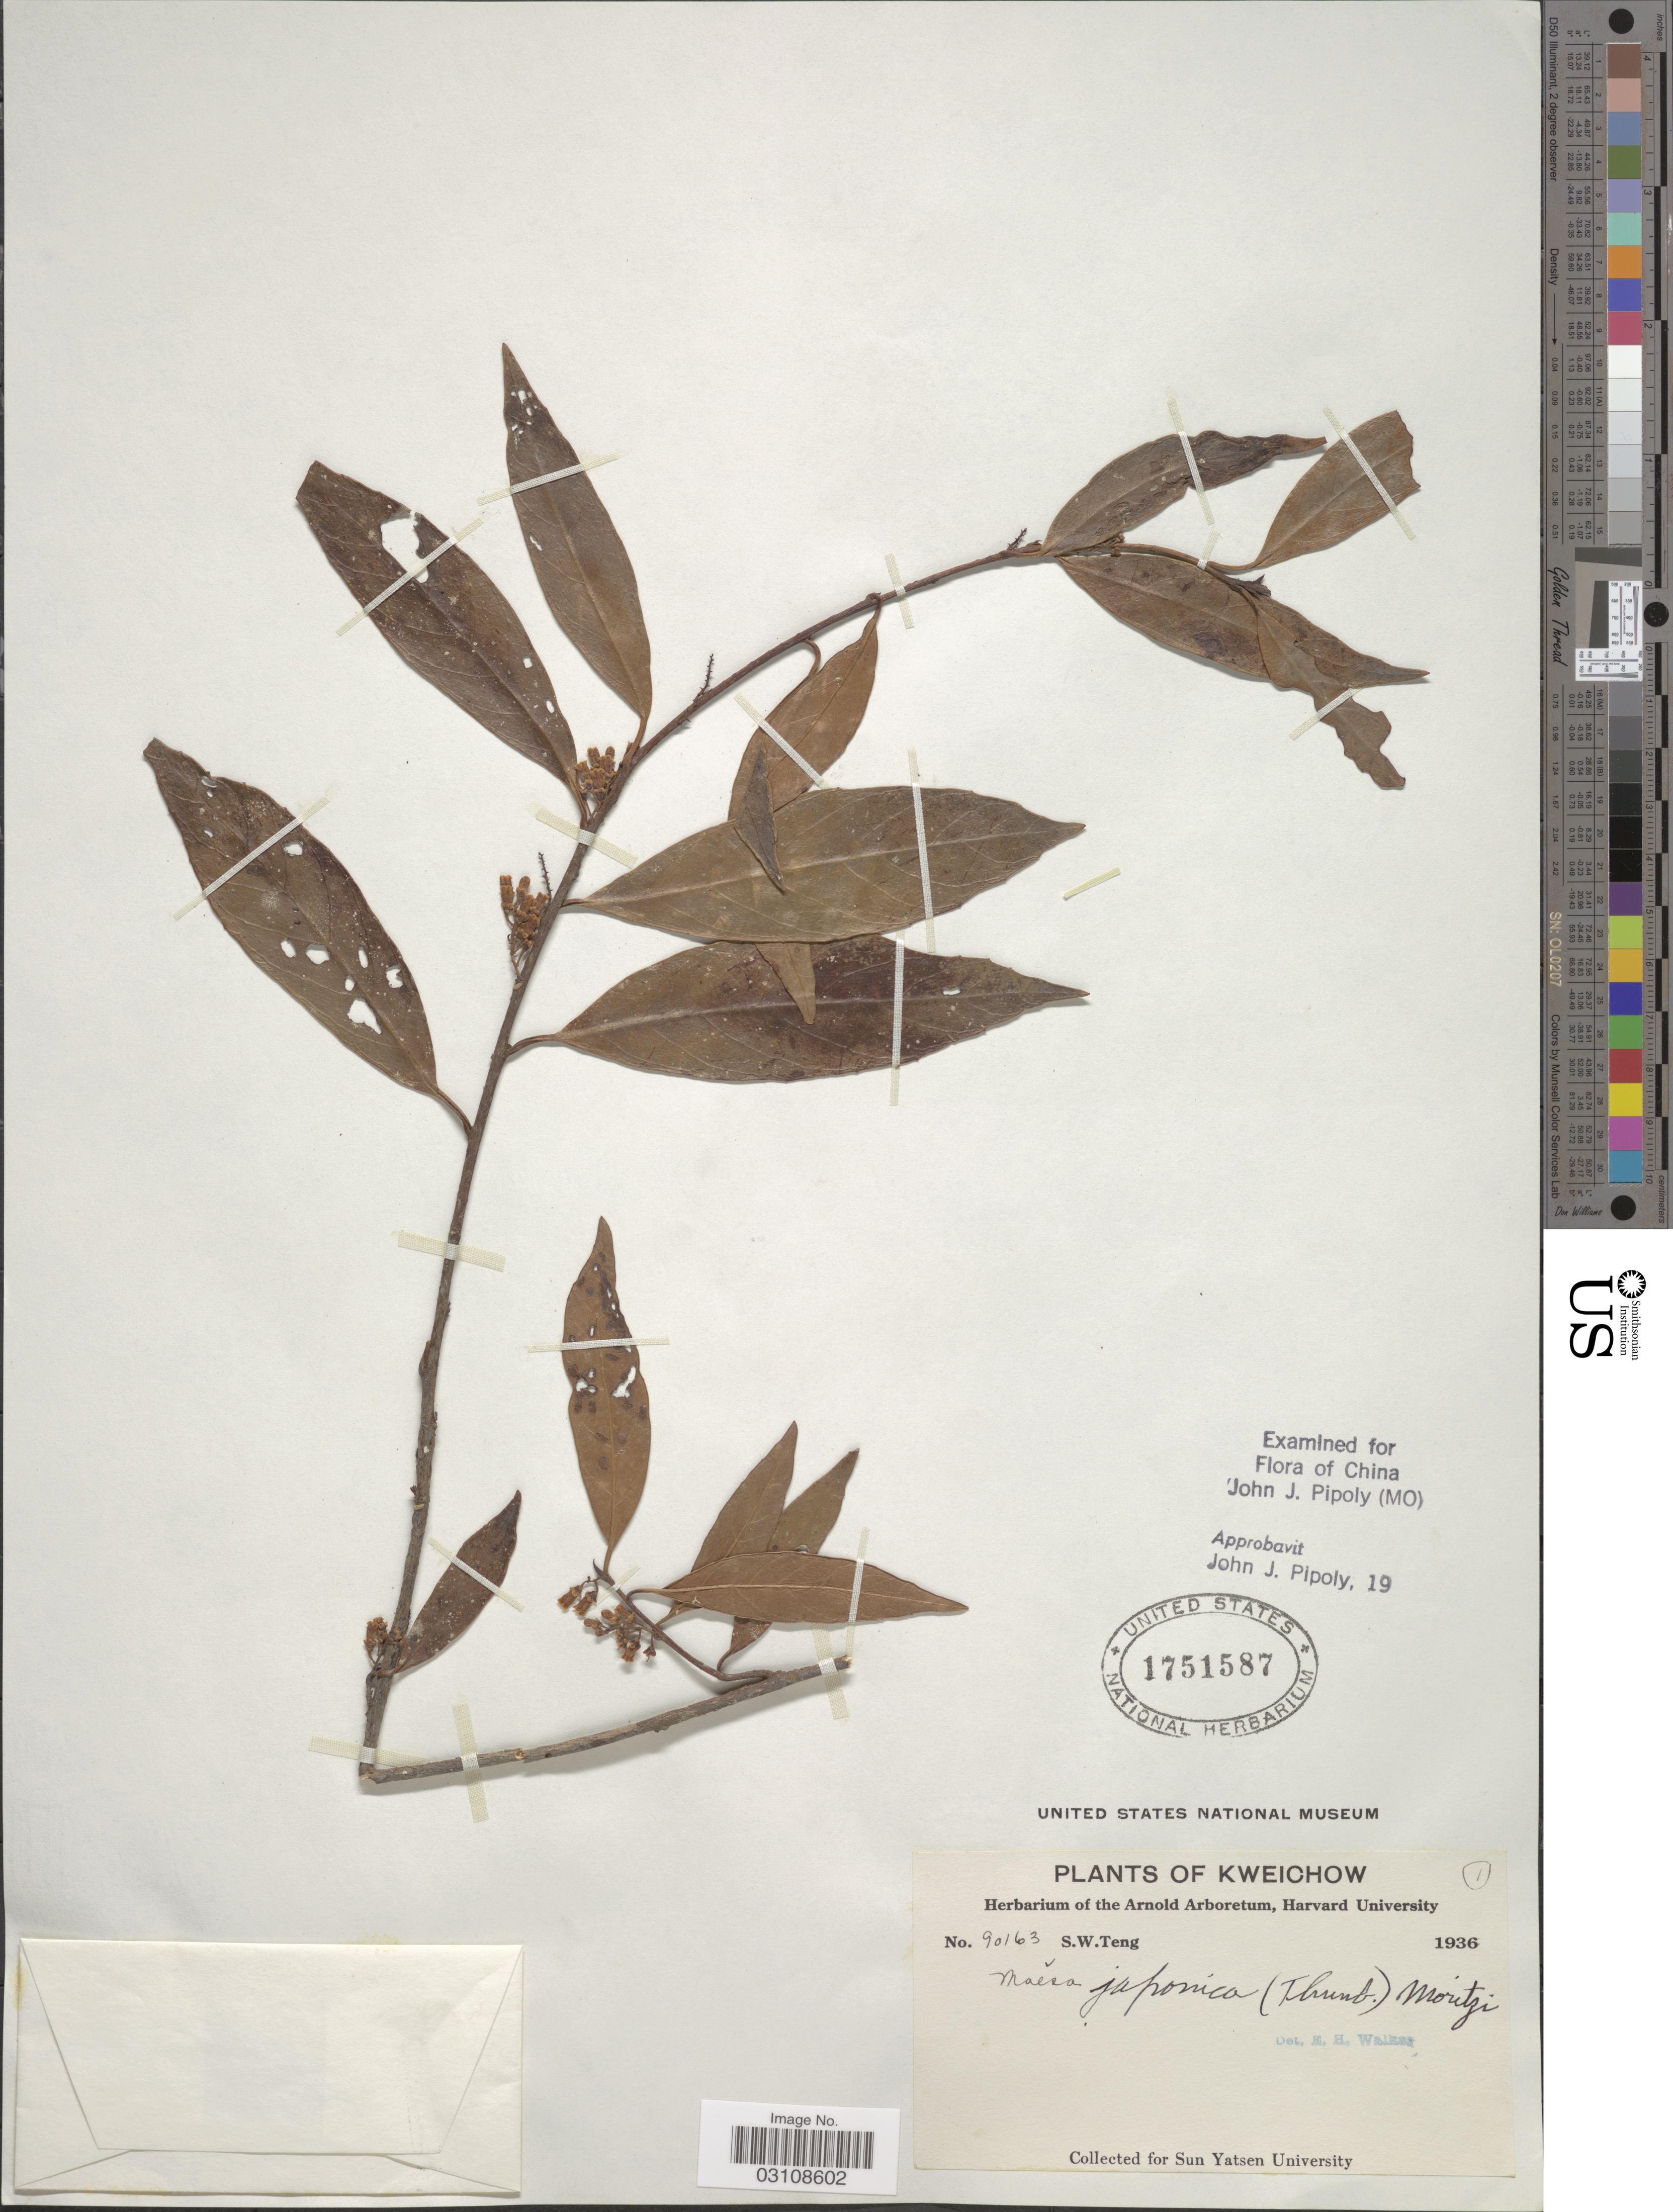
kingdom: Plantae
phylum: Tracheophyta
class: Magnoliopsida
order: Ericales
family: Primulaceae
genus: Maesa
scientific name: Maesa japonica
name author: Merr.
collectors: S. Teng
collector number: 90163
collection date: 1936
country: China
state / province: Guizhou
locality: Kweichow.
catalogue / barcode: US 1751587